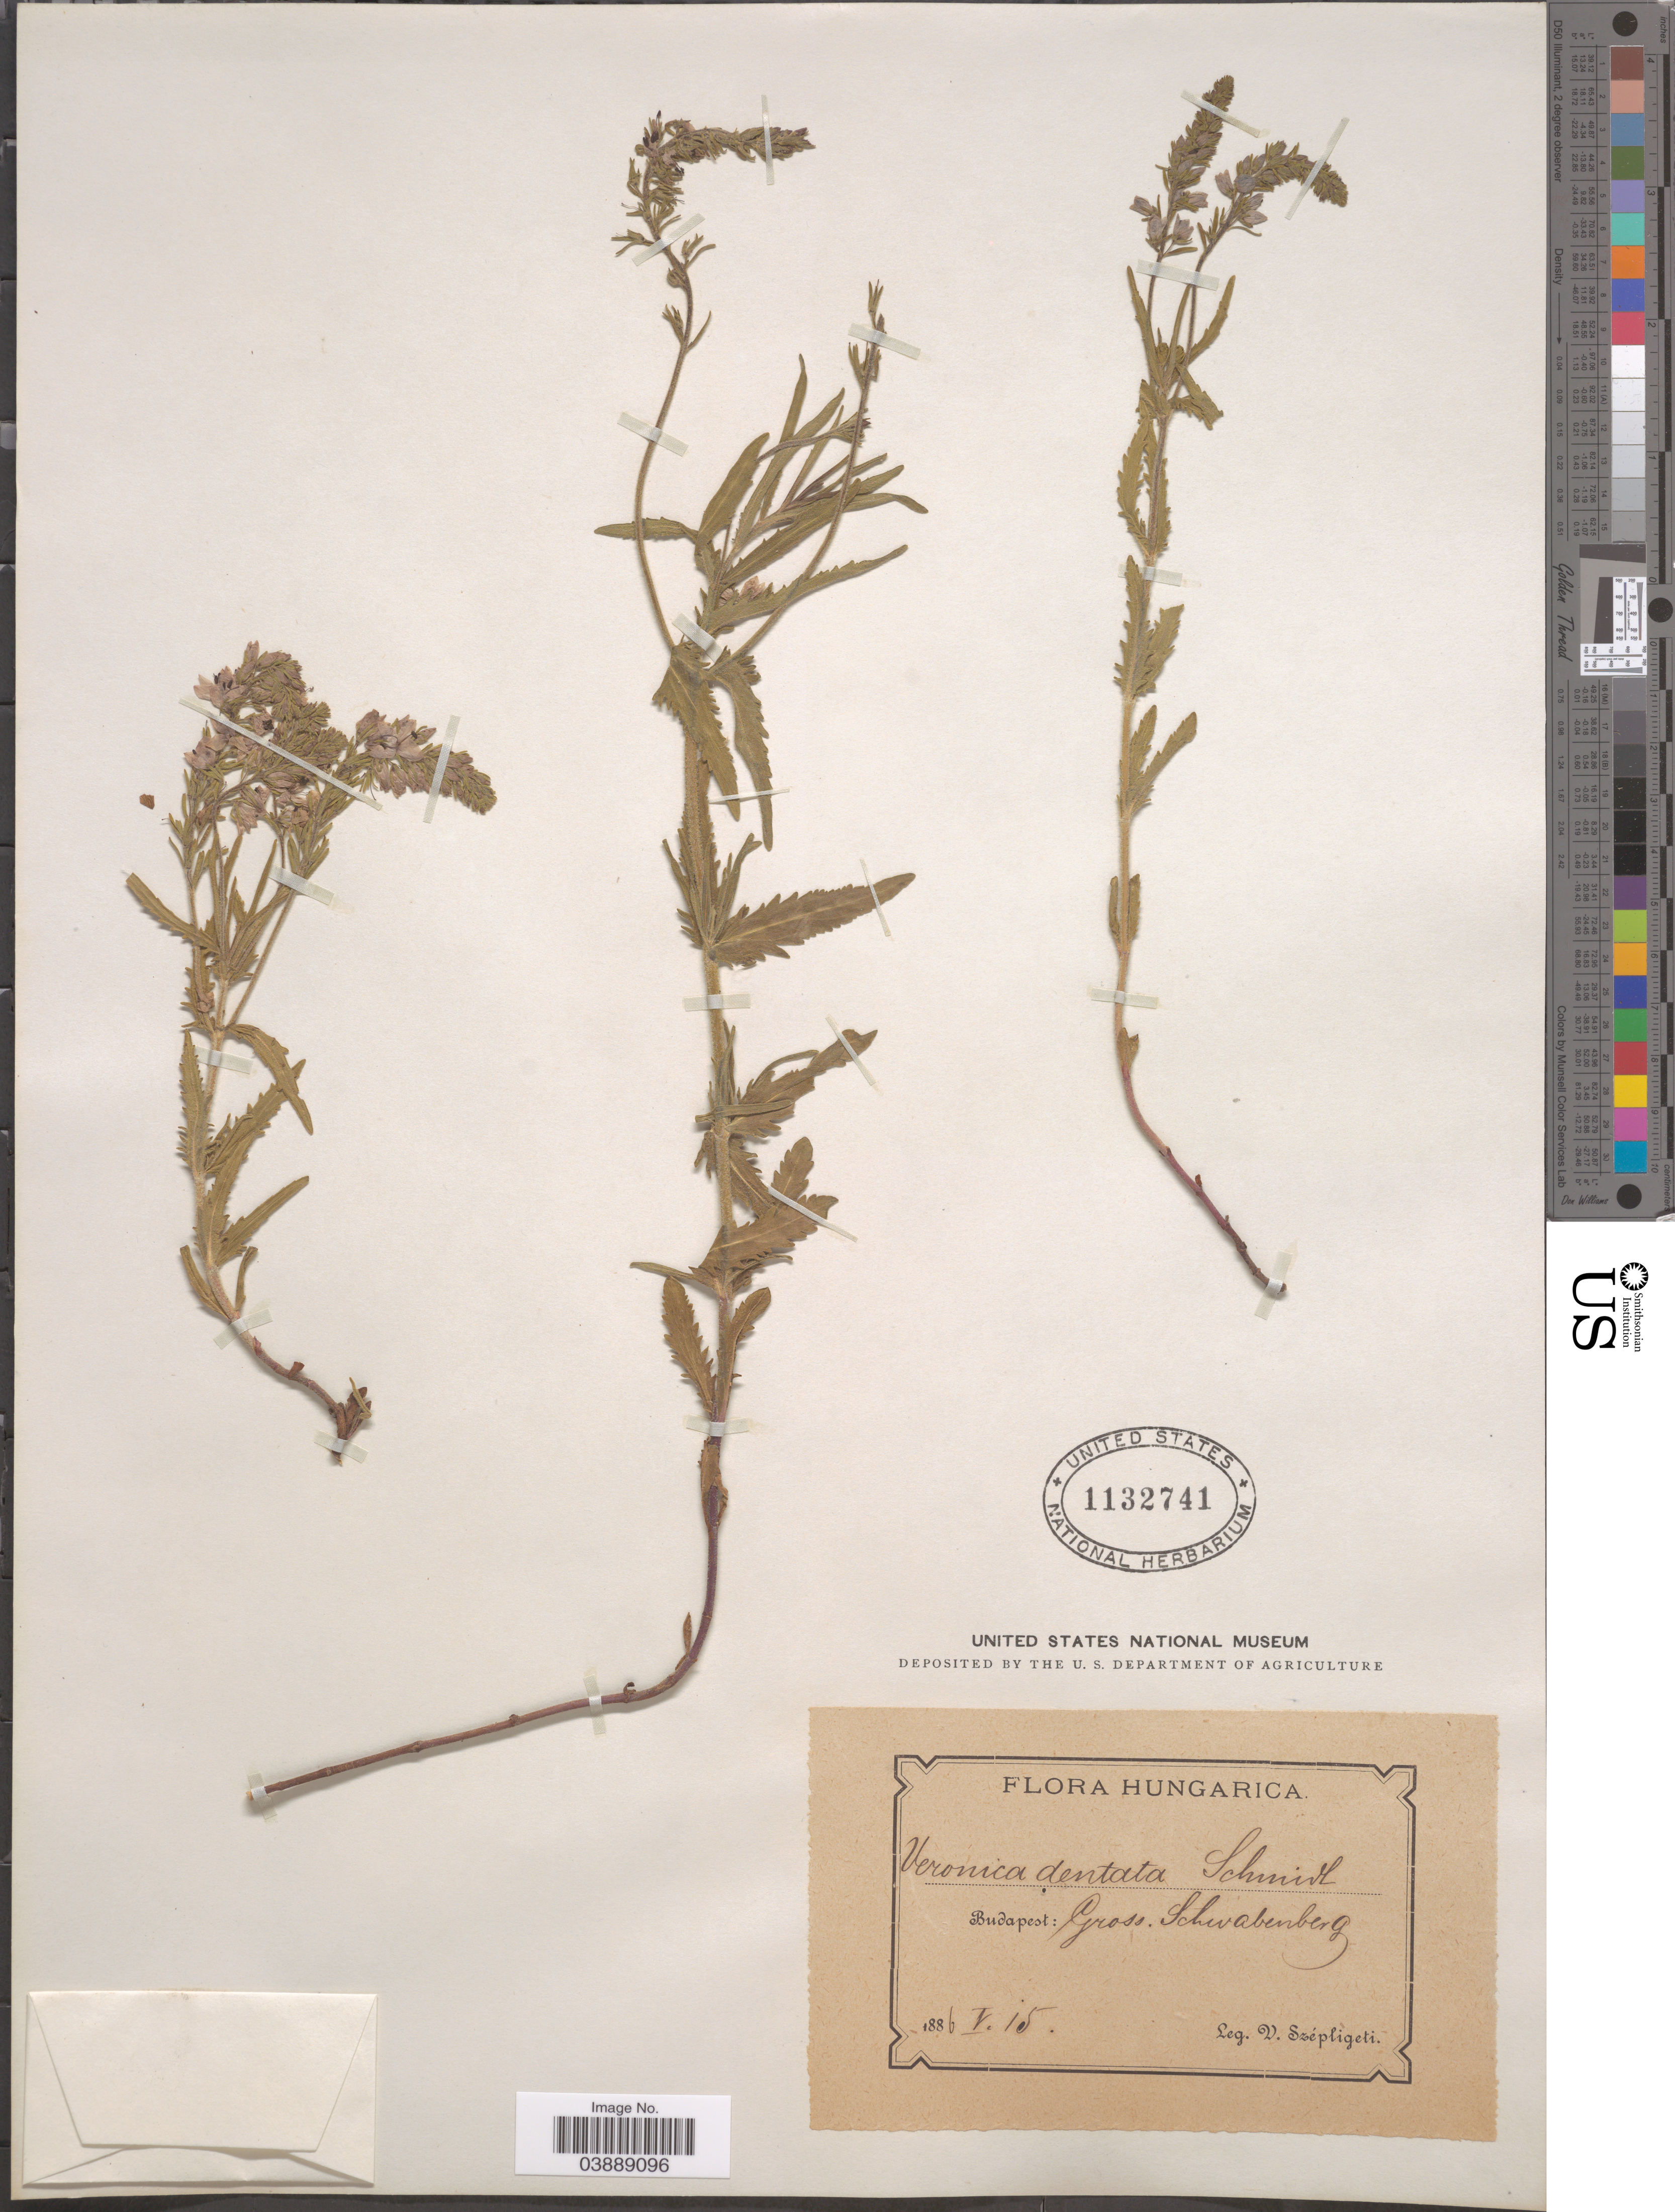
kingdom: Plantae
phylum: Tracheophyta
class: Magnoliopsida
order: Lamiales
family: Plantaginaceae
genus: Veronica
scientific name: Veronica dentata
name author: F.W. Schmidt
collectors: W. Szépligeti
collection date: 1886-05-15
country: Hungary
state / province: Budapest, Capital District of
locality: Budapest: Gross. Schwabenberg.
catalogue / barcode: US 1132741